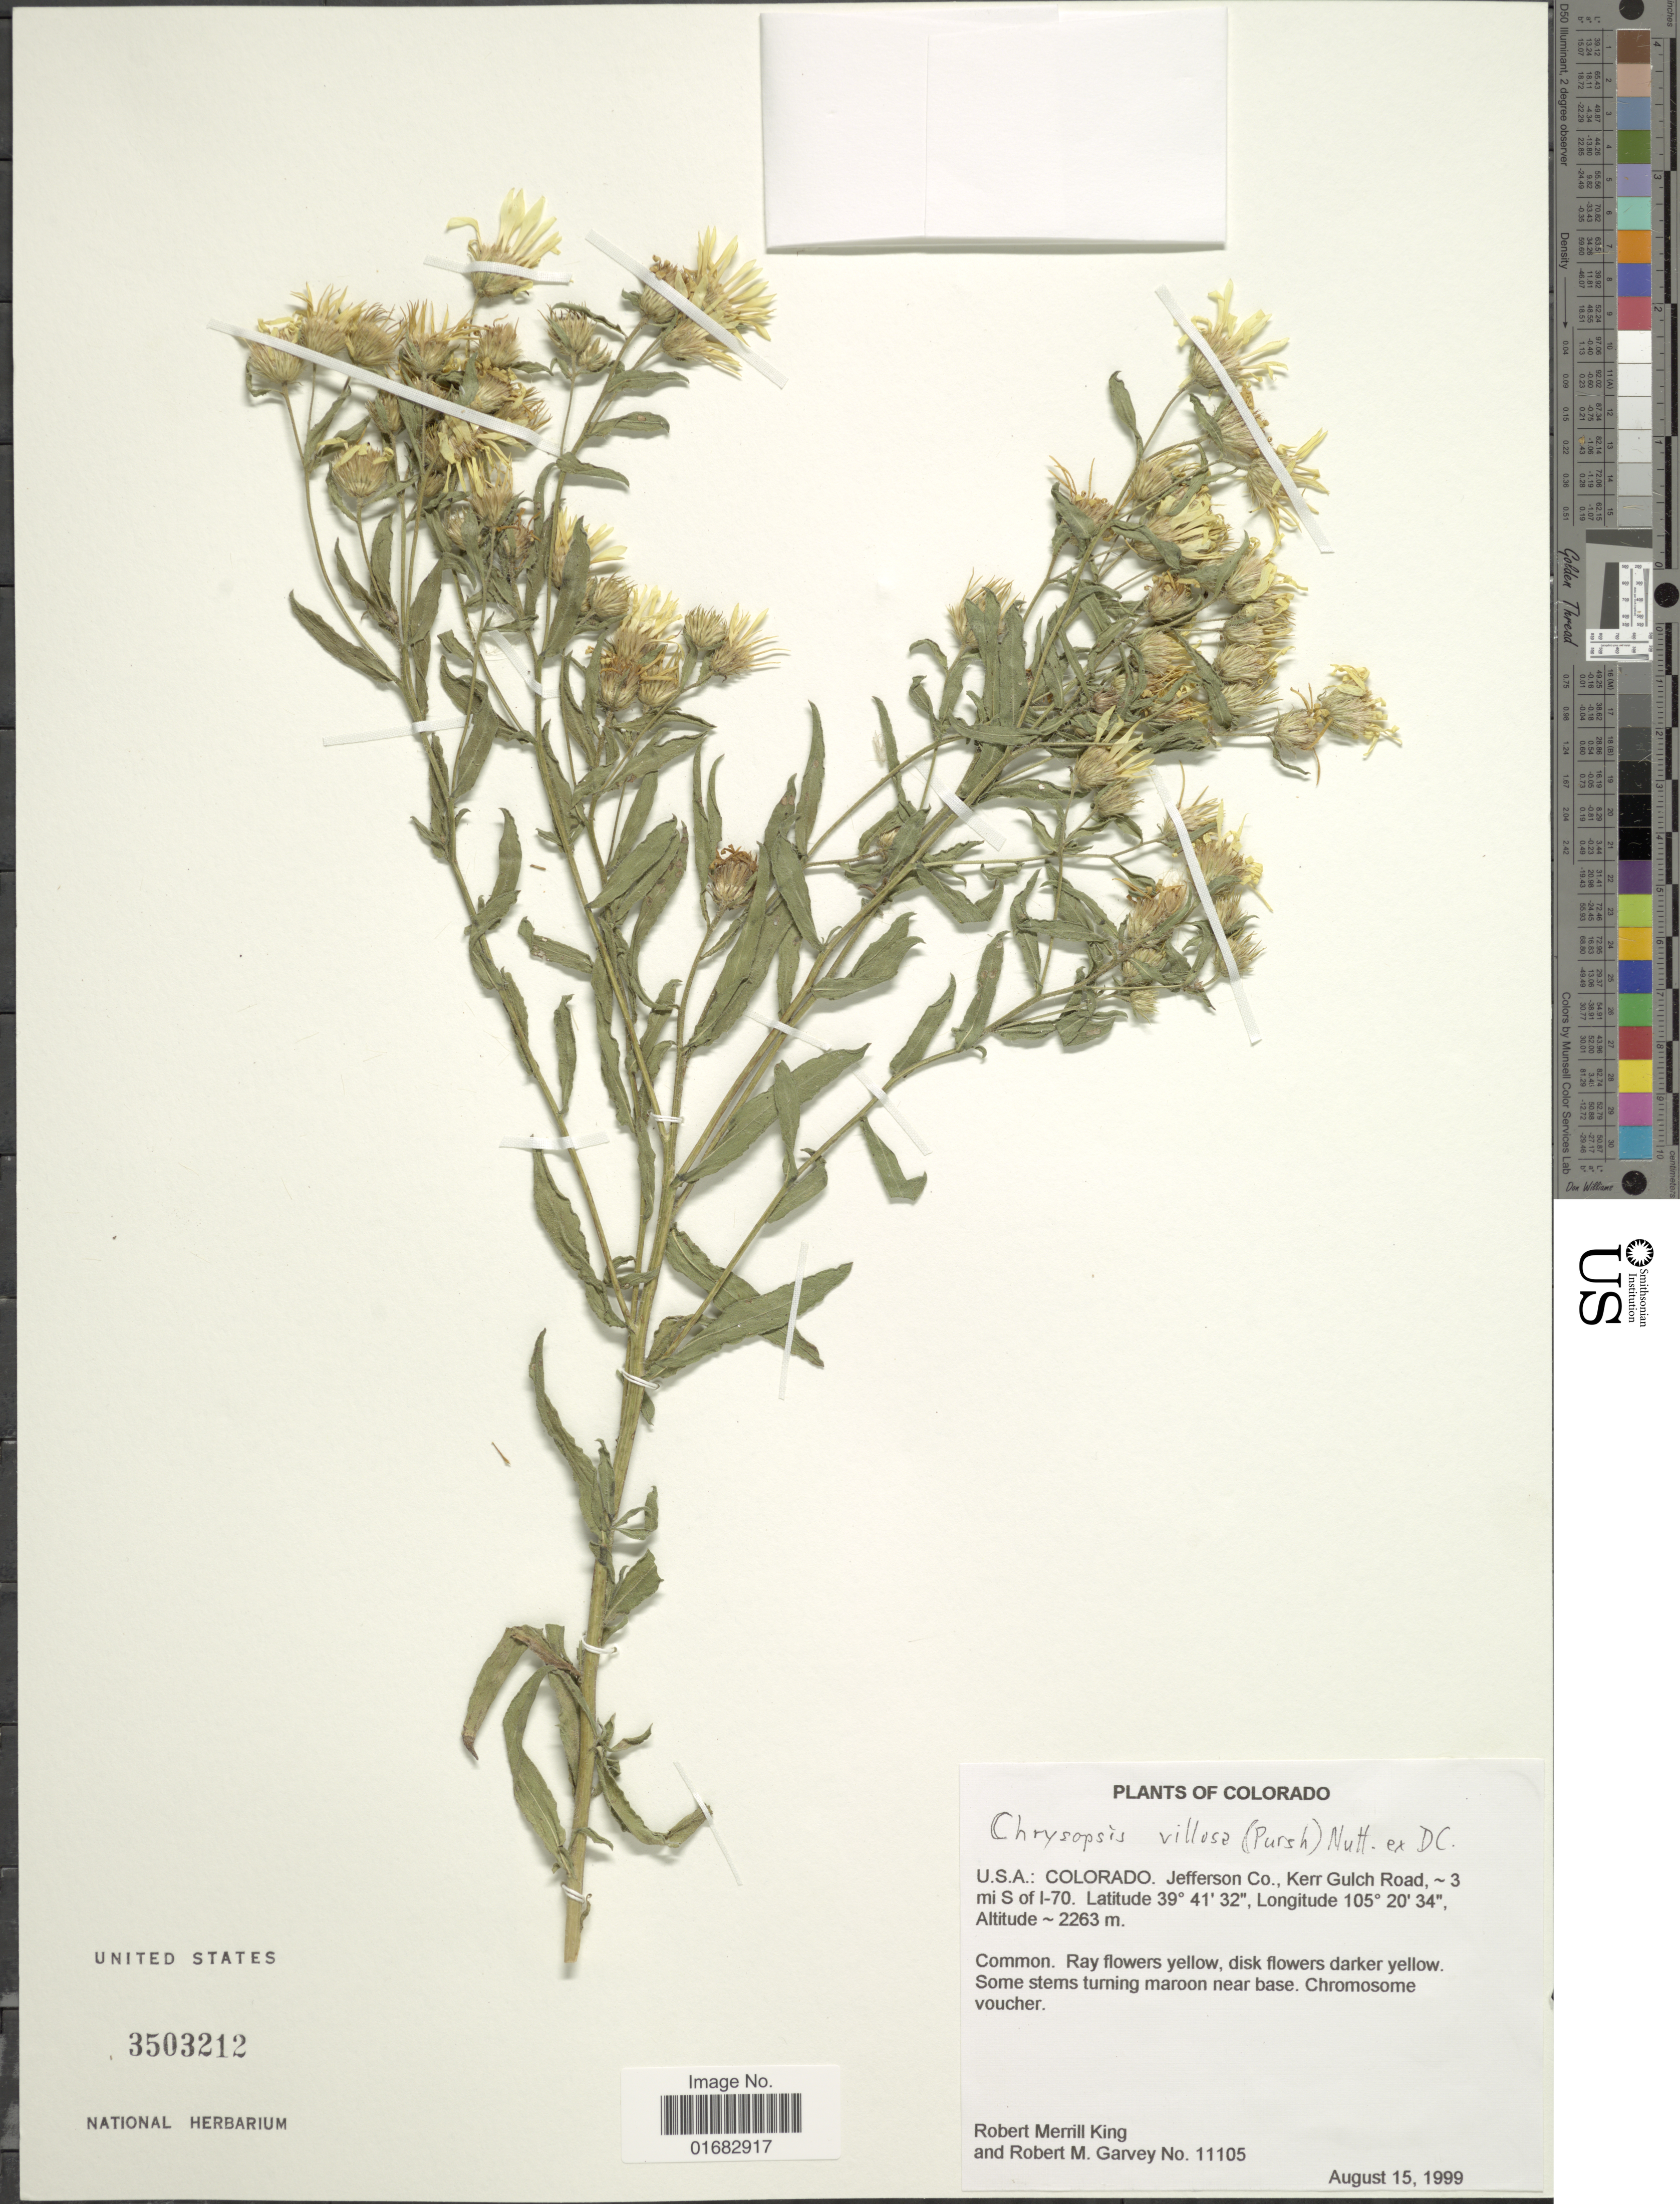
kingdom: Plantae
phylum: Tracheophyta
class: Magnoliopsida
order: Asterales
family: Asteraceae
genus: Heterotheca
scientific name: Heterotheca villosa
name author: (Pursh) Shinners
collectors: R. M. King & R. Garvey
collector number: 11105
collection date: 1999-08-15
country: United States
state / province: Colorado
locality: Jefferson Co., Kerr Gulch Road, 3 mi S of I-70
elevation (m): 2263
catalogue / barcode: US 3503212